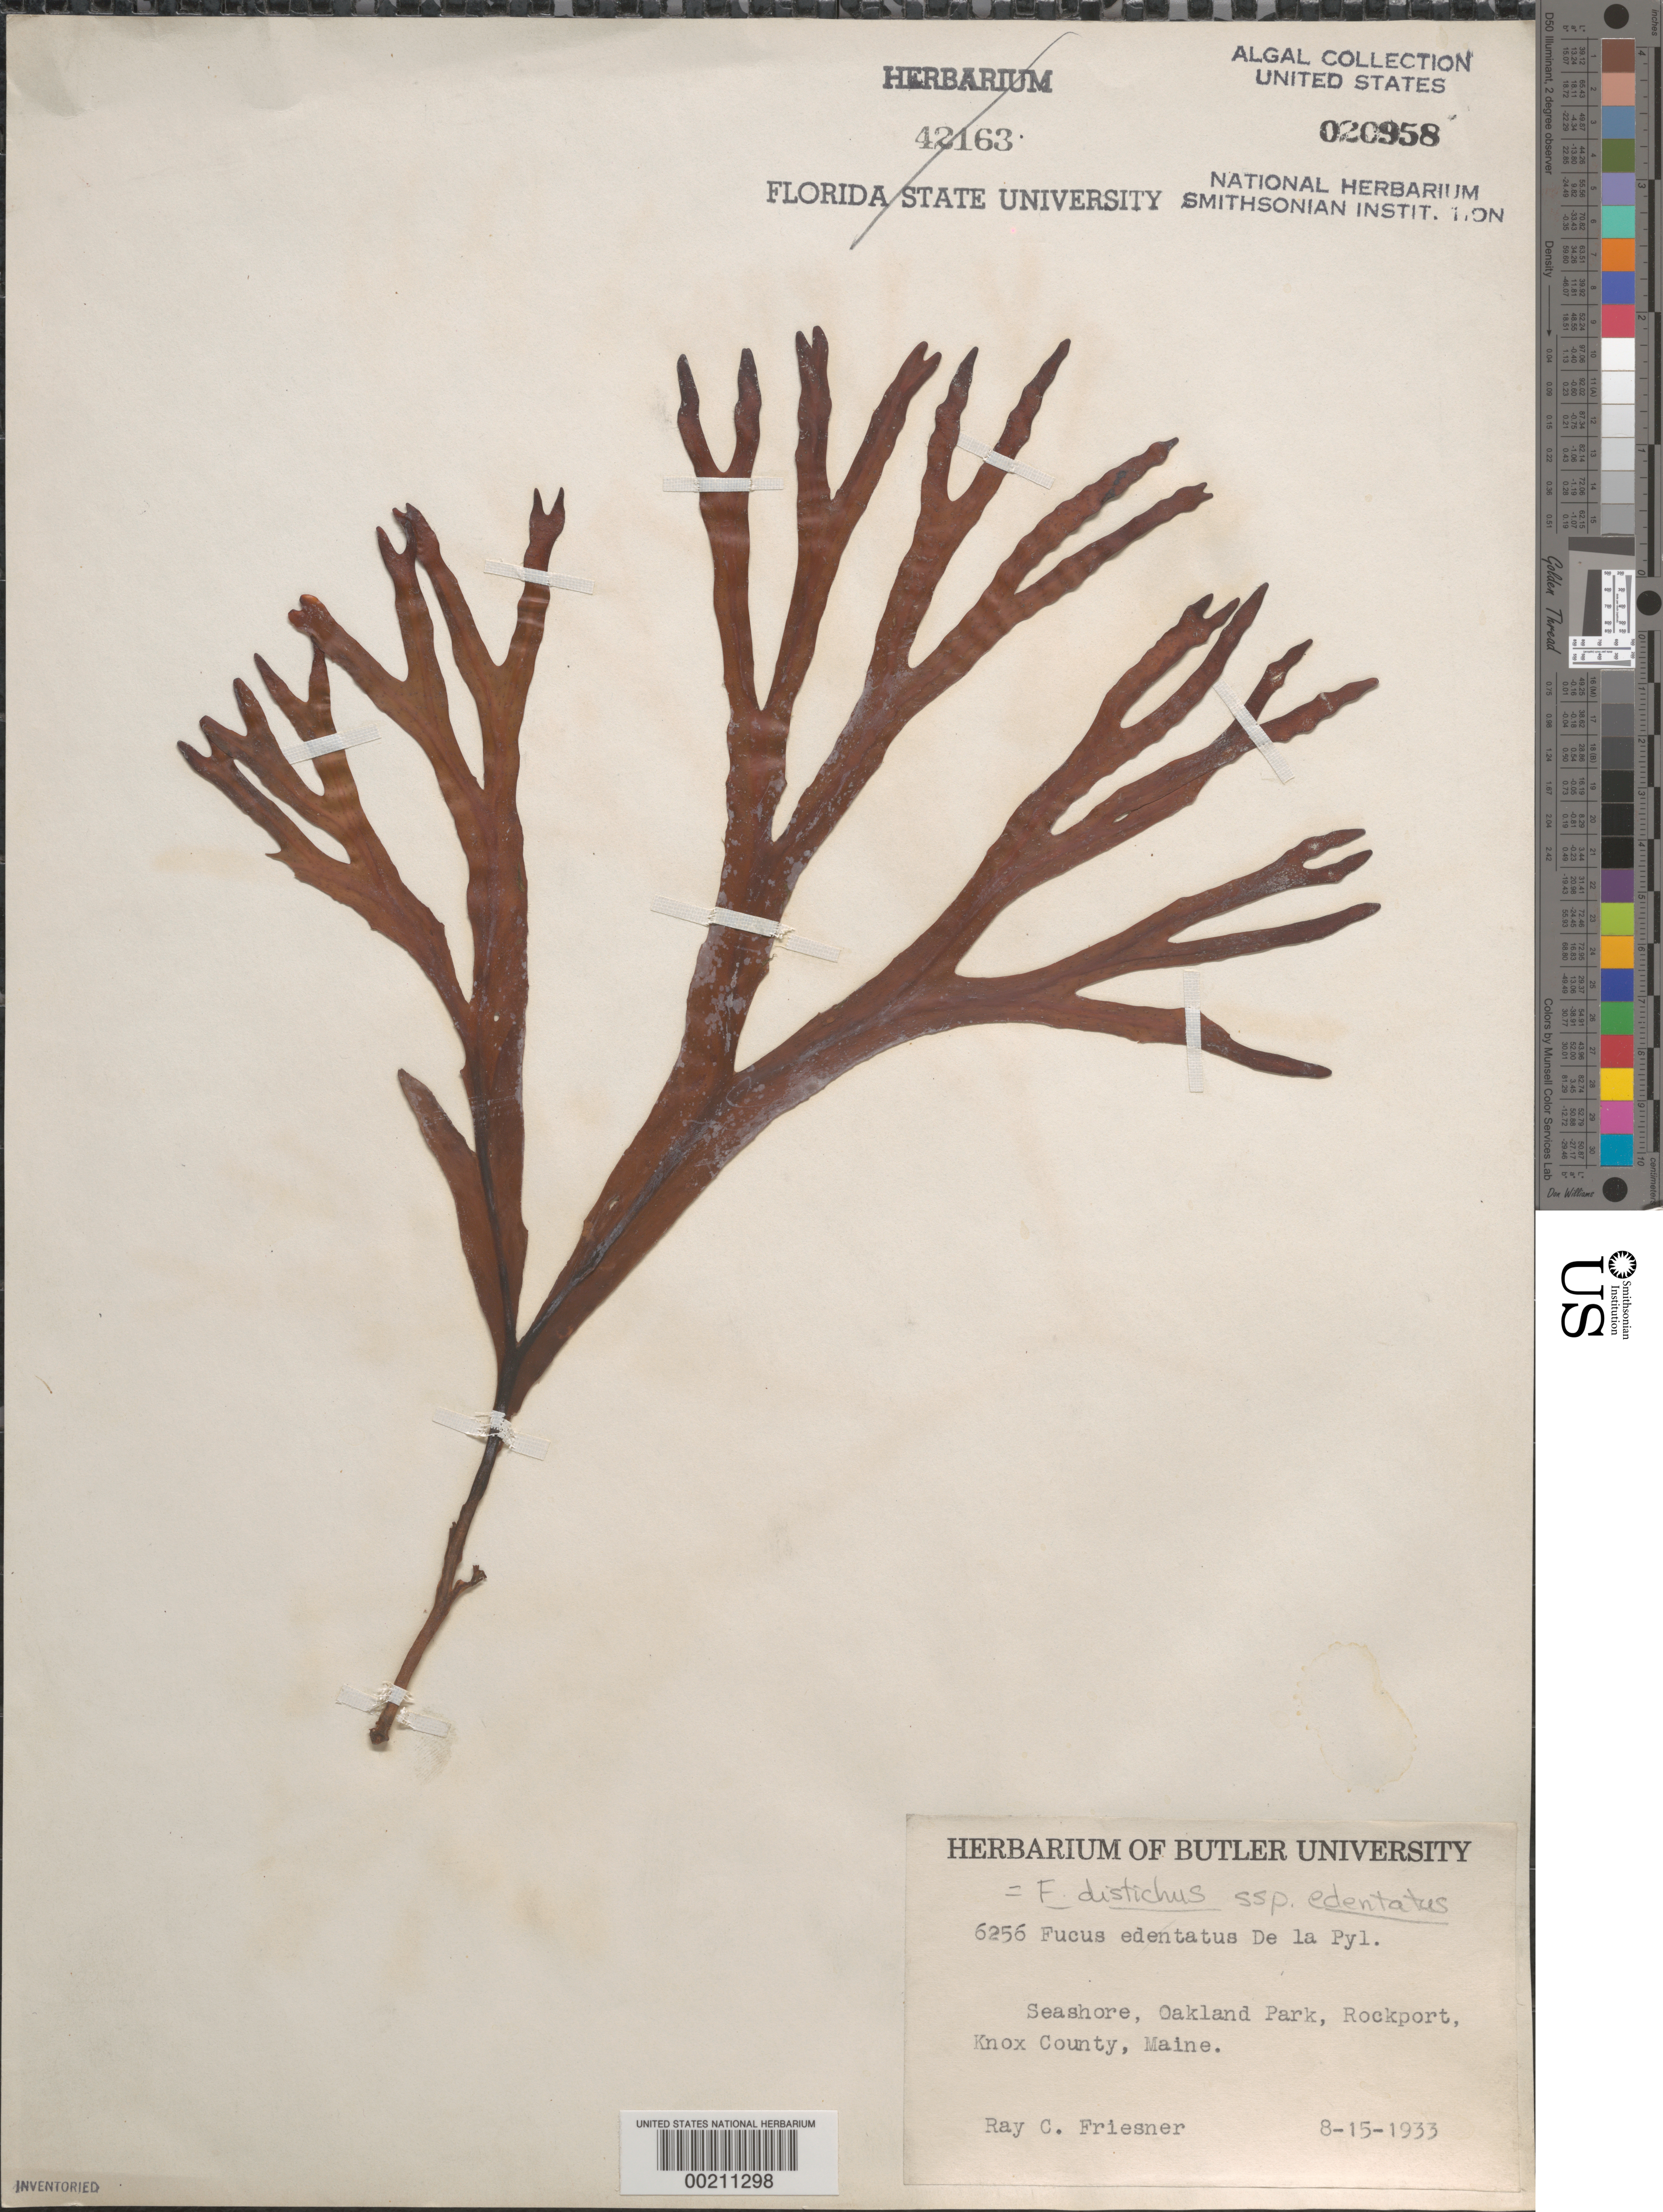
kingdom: Chromista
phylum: Ochrophyta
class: Phaeophyceae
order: Fucales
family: Fucaceae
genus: Fucus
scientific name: Fucus distichus subsp. edentatus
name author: (Bach. Pyl.) H.T. Powell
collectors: R. Friesner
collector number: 6256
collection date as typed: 15 Aug 1933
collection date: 1933-08-15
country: United States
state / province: Maine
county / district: Knox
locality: Oakland Park, Rockport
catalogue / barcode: US 20958